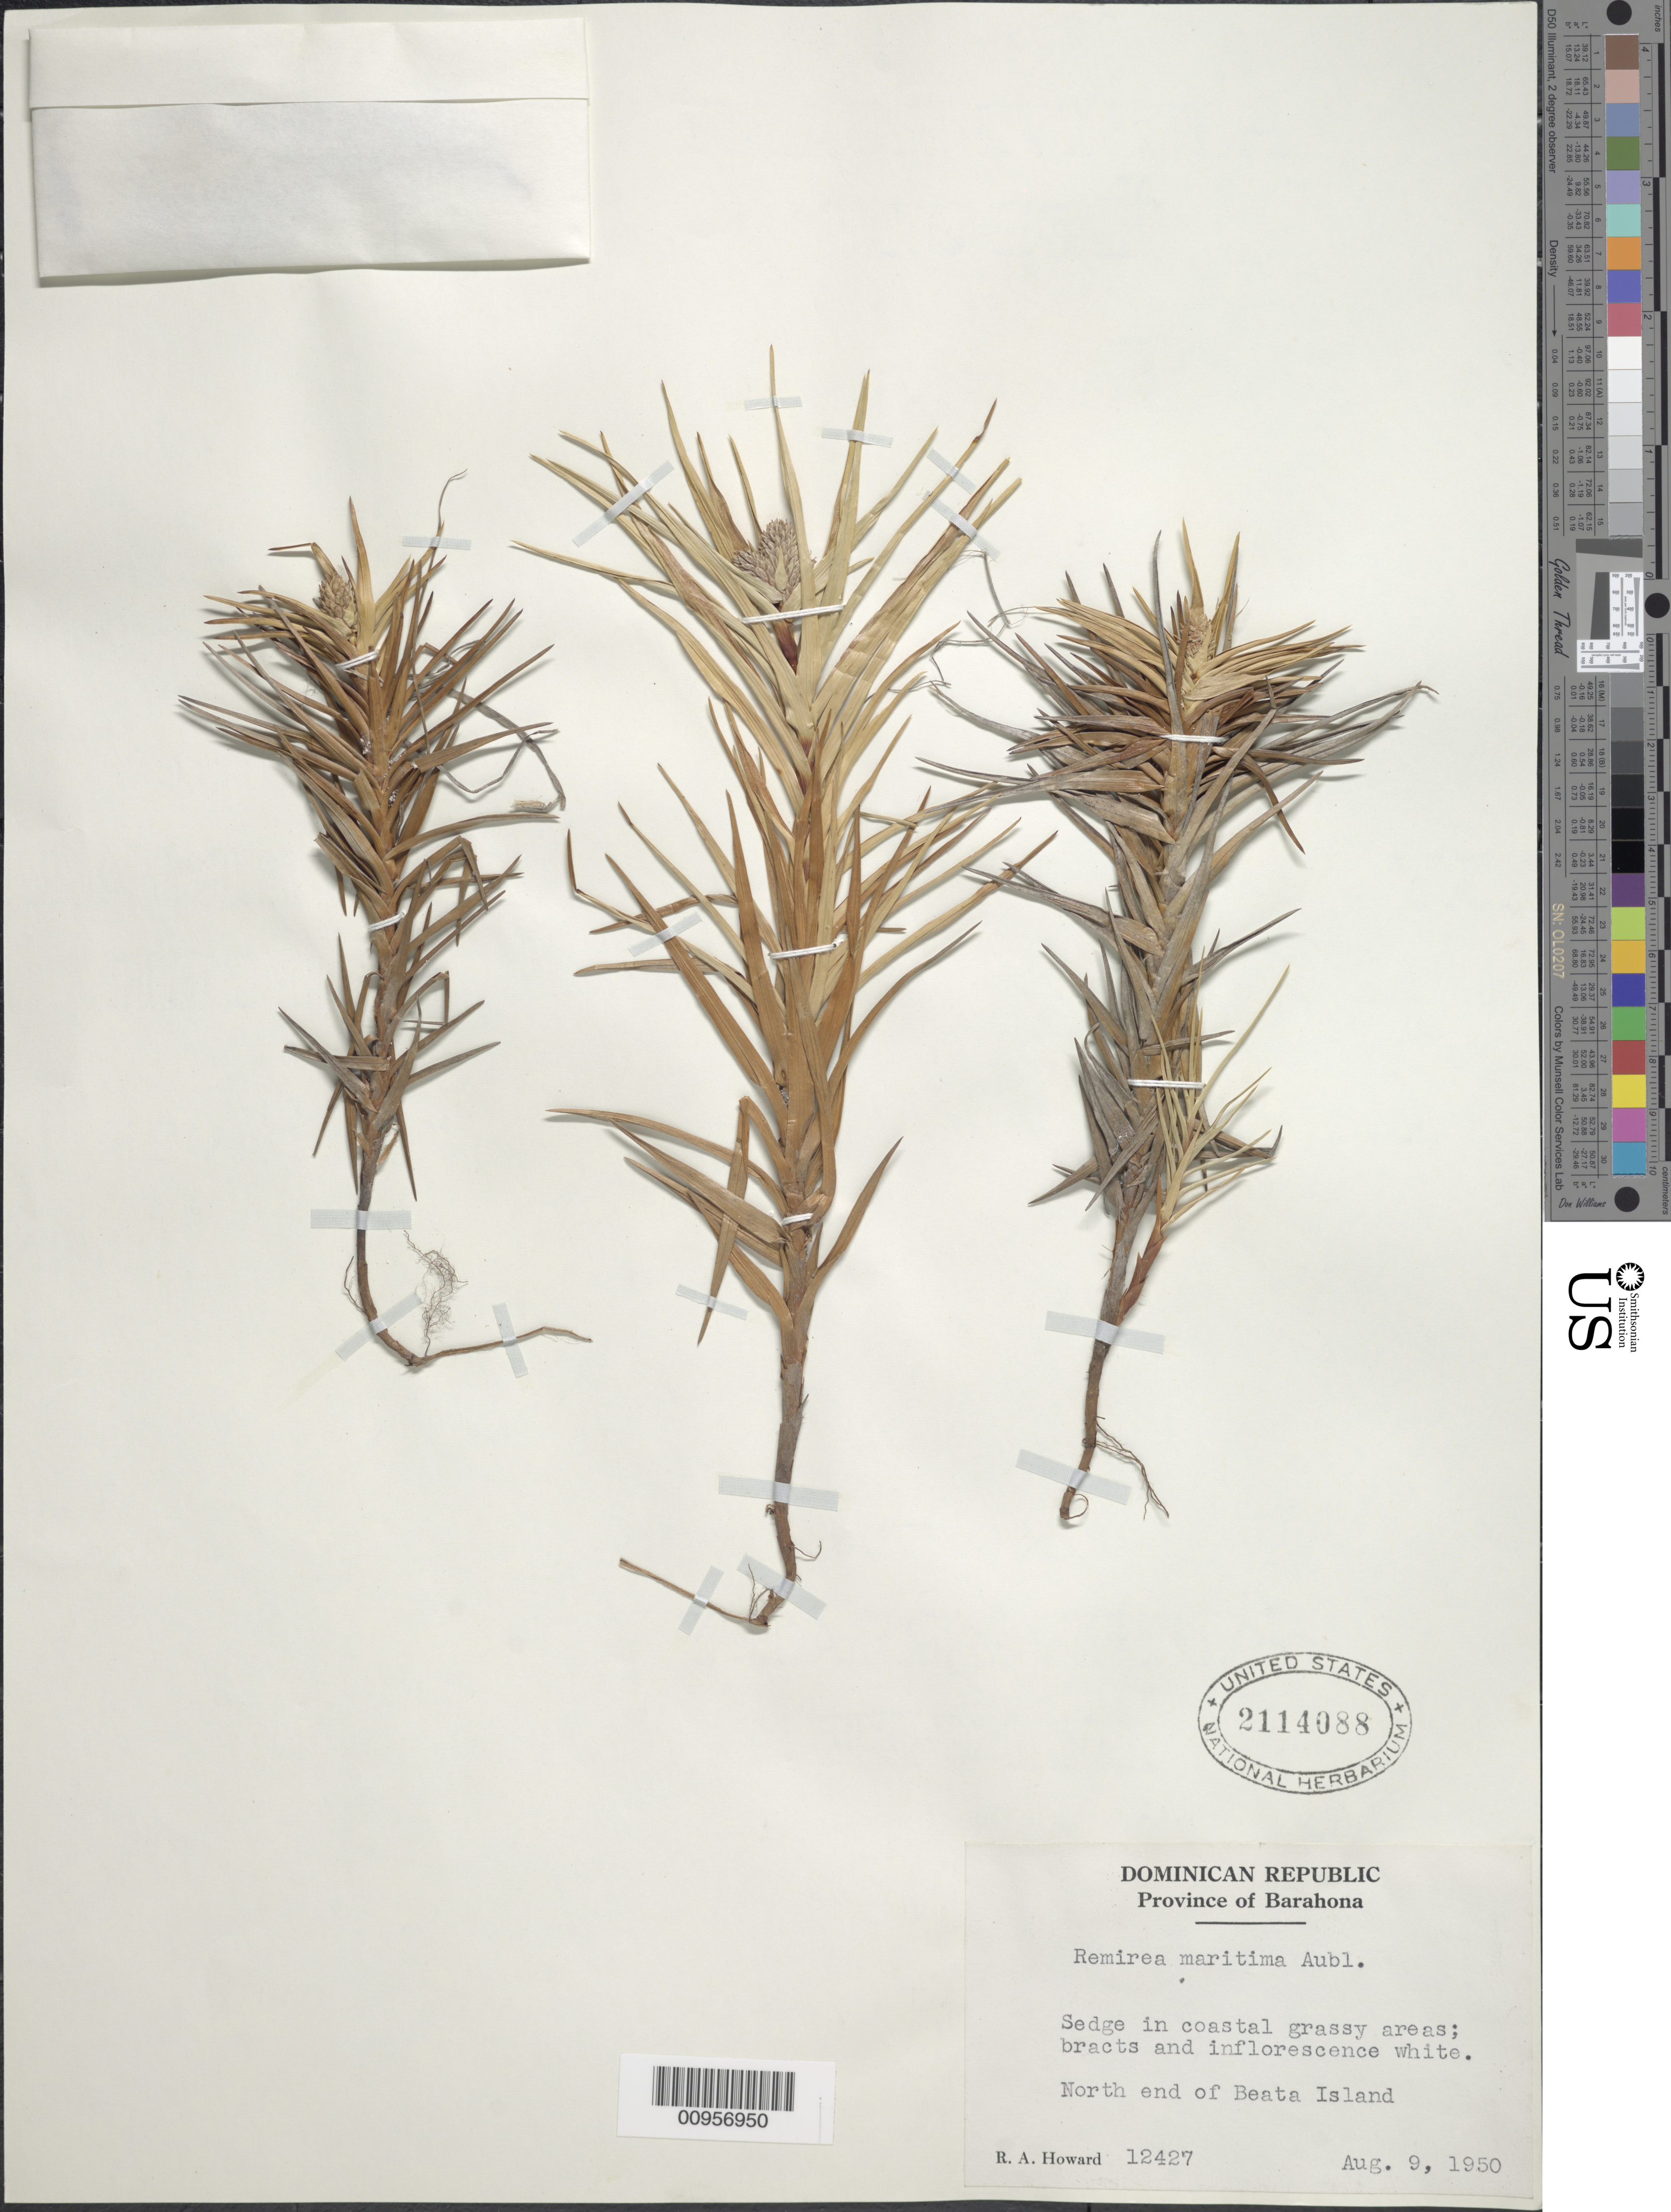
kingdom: Plantae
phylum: Tracheophyta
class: Liliopsida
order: Poales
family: Cyperaceae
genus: Cyperus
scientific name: Cyperus pedunculatus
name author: (R. Br.) J. Kern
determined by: Strong, M. T., (US), Smithsonian Institution - National Museum of Natural History (UNITED STATES)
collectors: R. A. Howard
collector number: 12427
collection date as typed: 09 Aug 1950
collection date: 1950-08-09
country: Dominican Republic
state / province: Barahona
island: Baeta Island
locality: North end of Baeta Island, coastal areas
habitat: In coastal grassy areas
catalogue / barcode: US 2114088